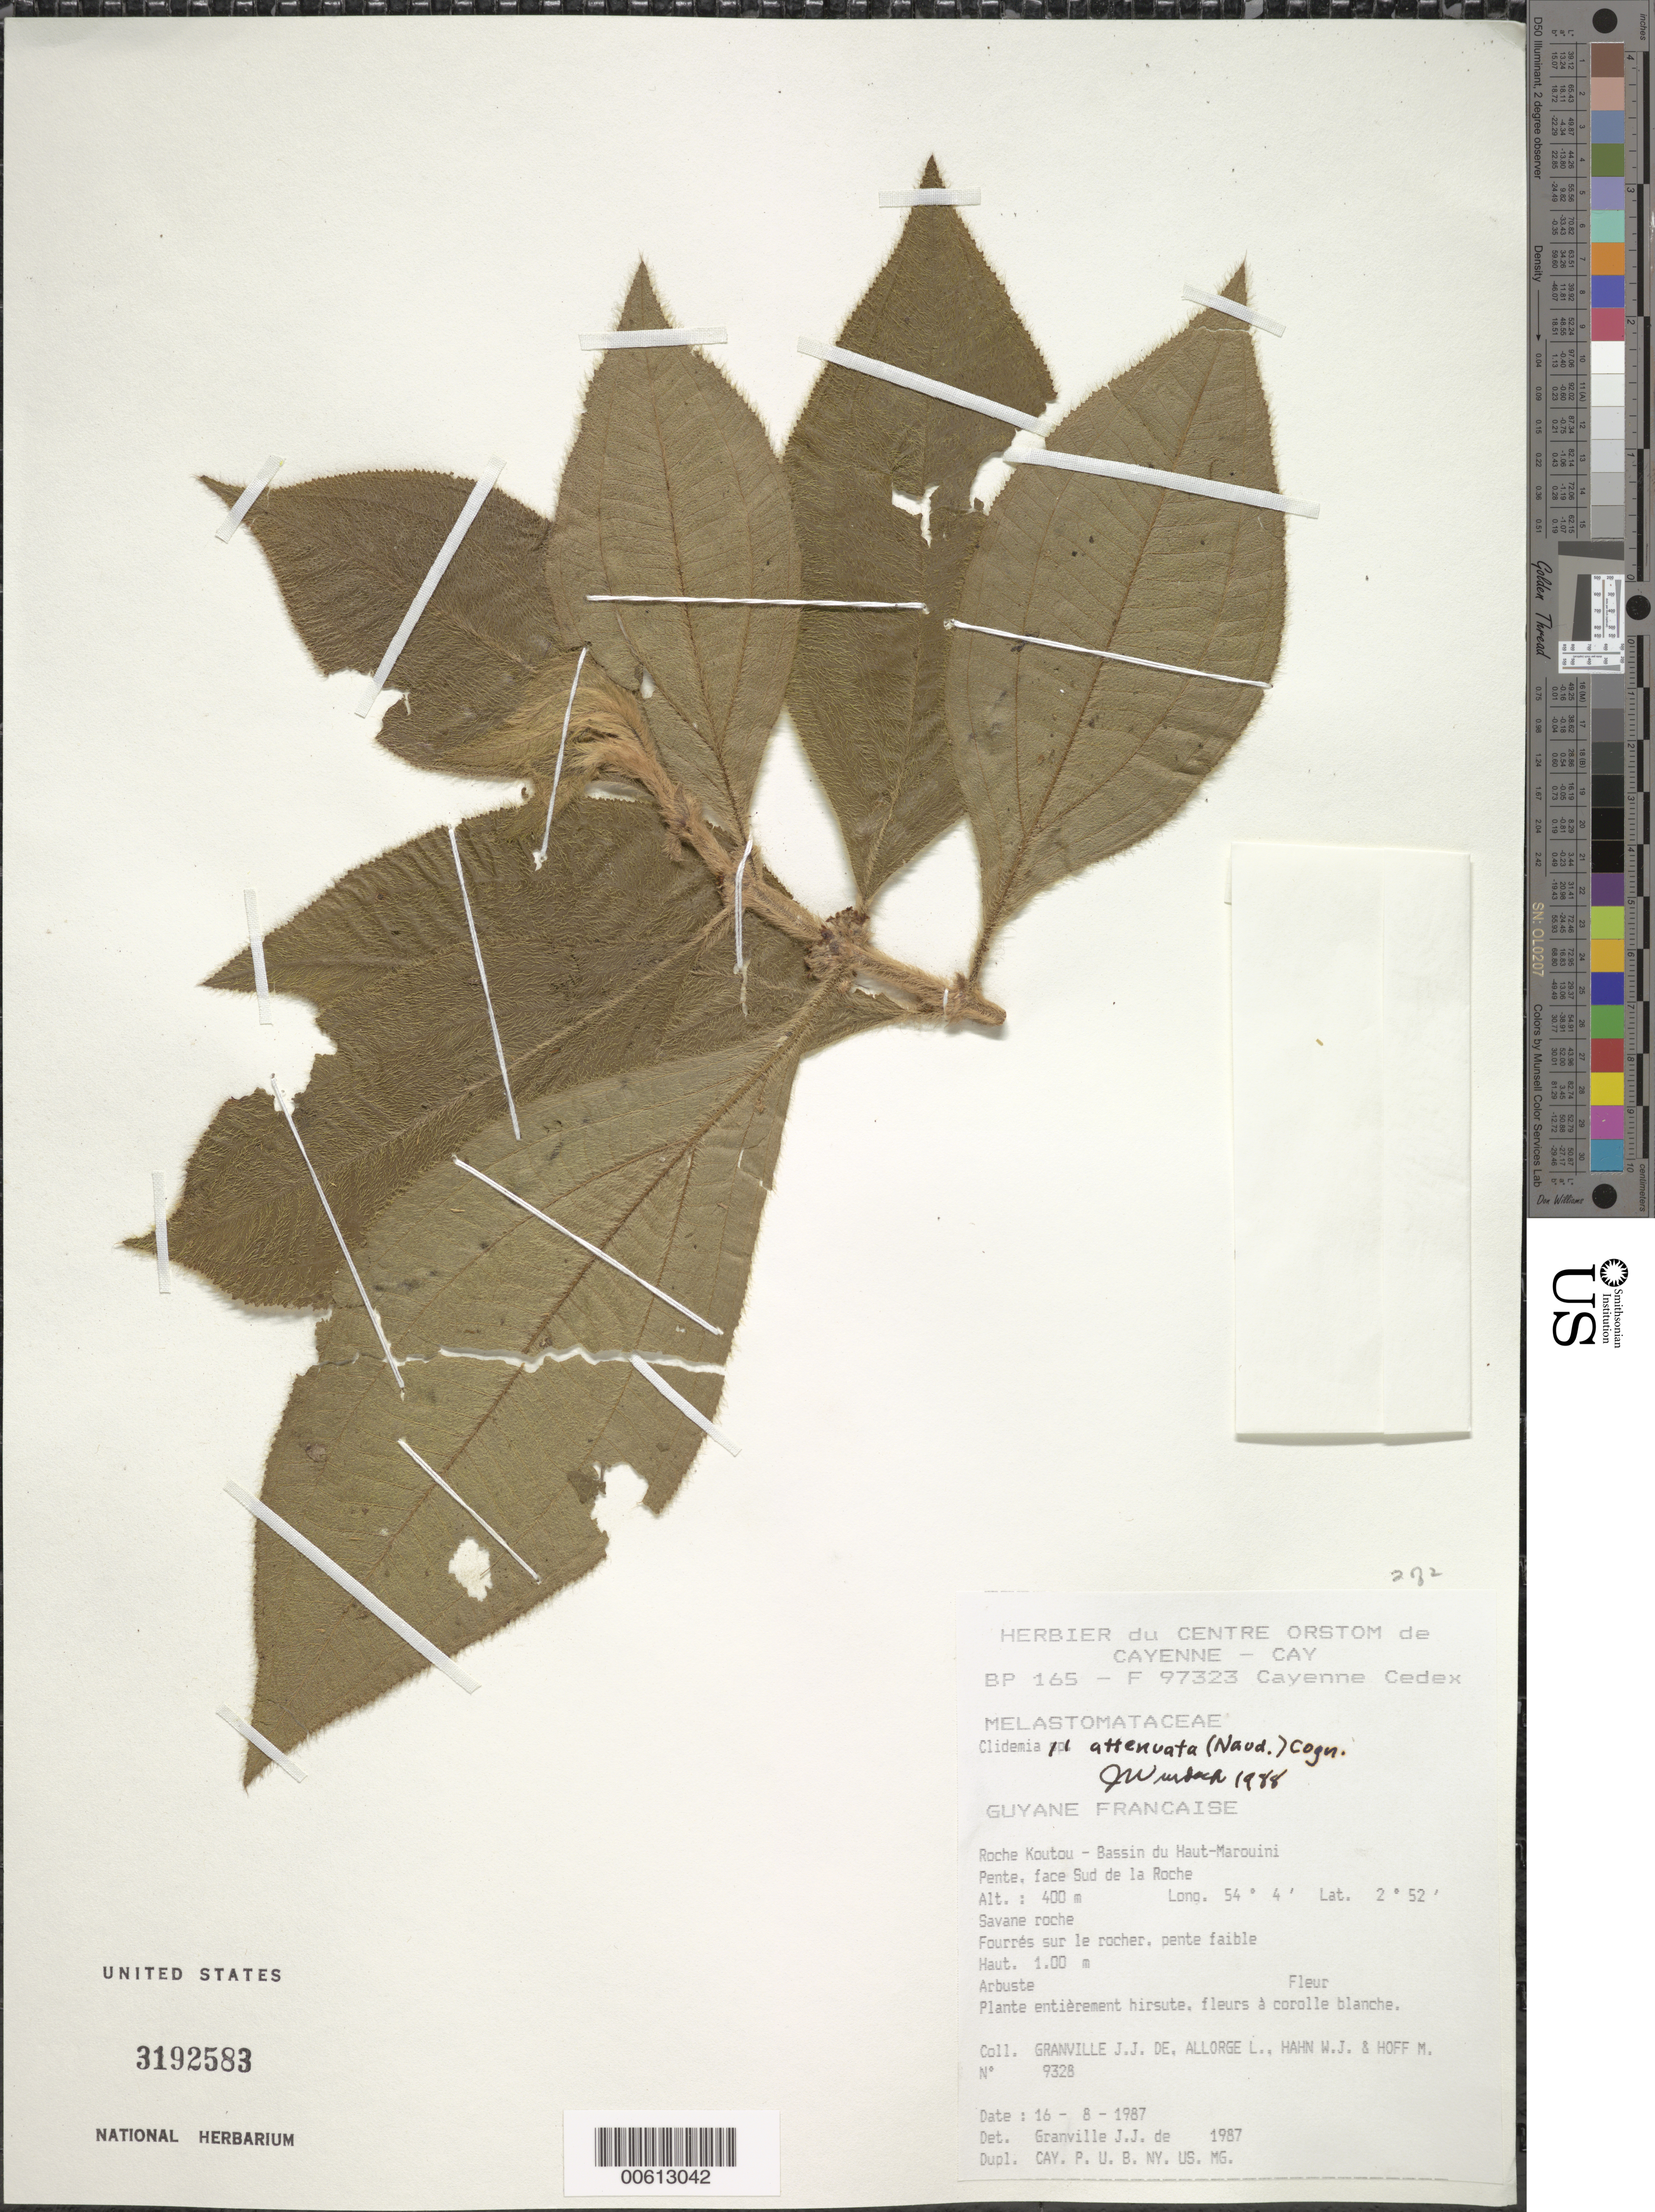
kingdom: Plantae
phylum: Tracheophyta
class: Magnoliopsida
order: Myrtales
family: Melastomataceae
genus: Clidemia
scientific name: Clidemia attenuata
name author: (Naudin) Cogn.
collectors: J.-J. de Granville, L. Allorge, W. J. Hahn & M. Hoff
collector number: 9328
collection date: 1987-08-16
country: French Guiana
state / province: Cayenne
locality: Guyane Francaise. Roche Koutou - Bassin du Haut-Marouini Pente, face Sud de la Roche.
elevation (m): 400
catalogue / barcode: US 3192583